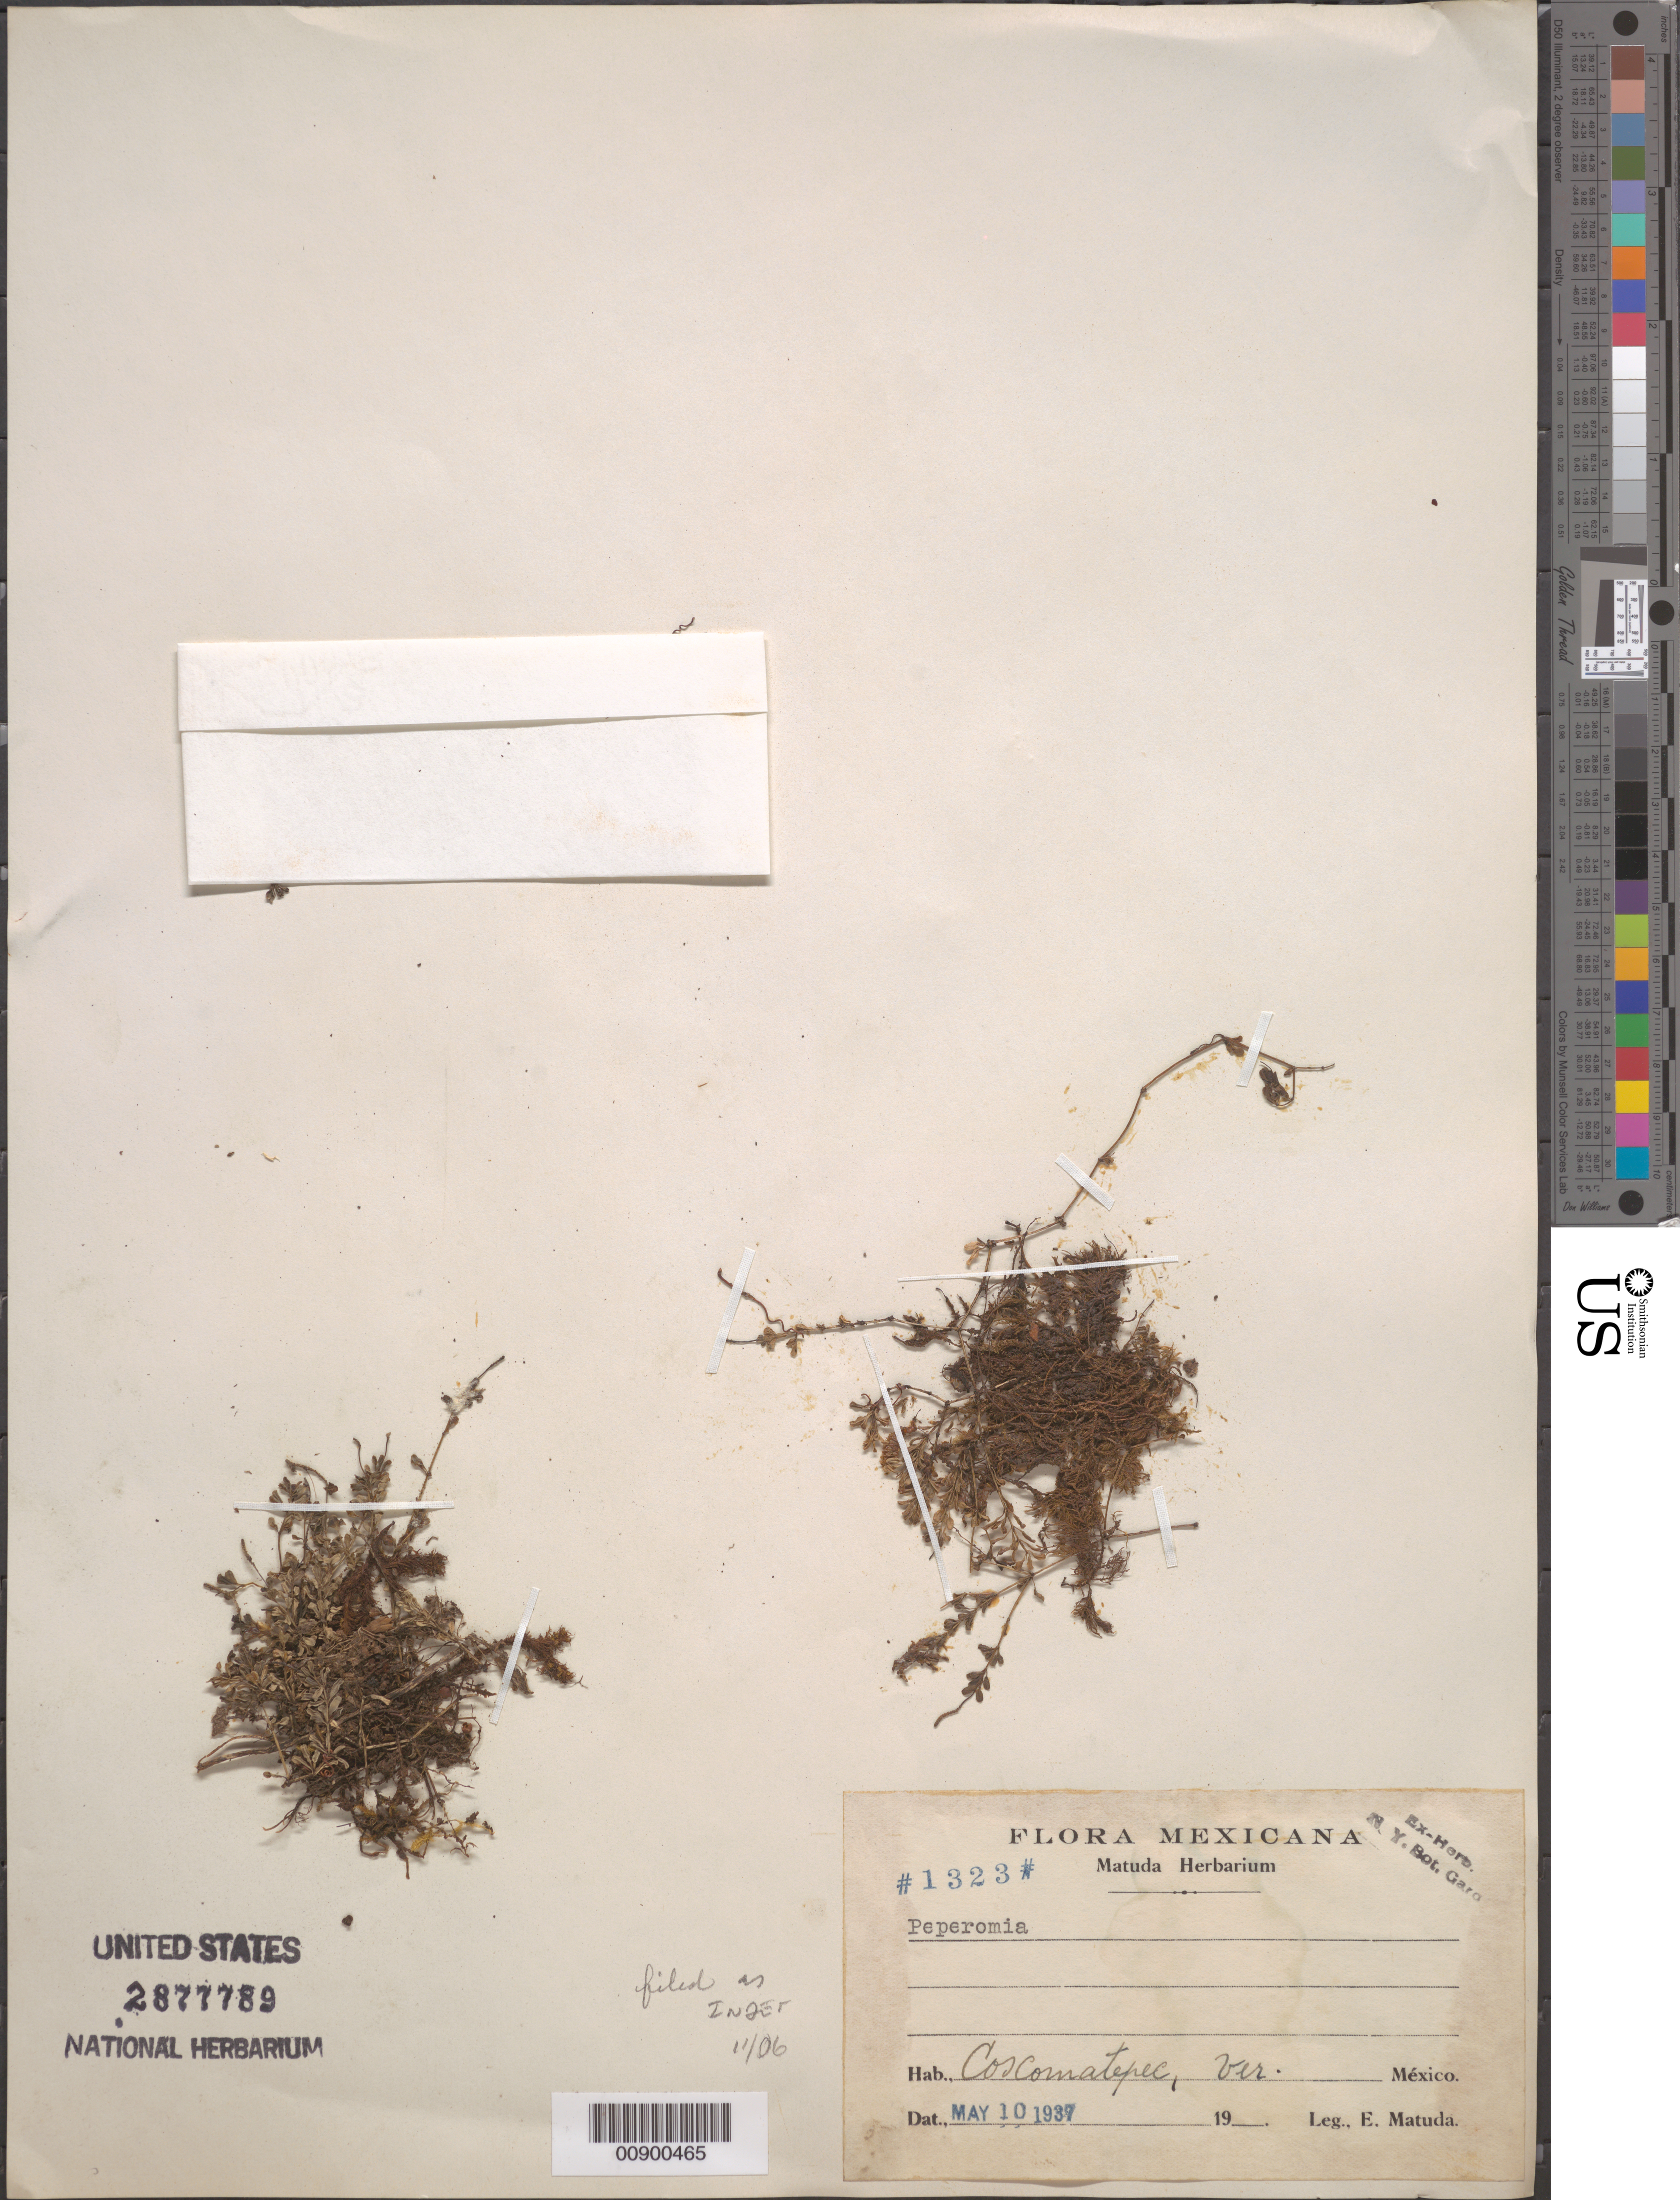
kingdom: Plantae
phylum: Tracheophyta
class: Magnoliopsida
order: Piperales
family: Piperaceae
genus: Peperomia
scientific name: Peperomia tenerrima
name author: Schltdl. & Cham.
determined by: Jiménez, José Estaban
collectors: E. Matuda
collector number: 1323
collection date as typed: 10 May 1937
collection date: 1937-05-10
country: Mexico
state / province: Veracruz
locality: Coscomatepec, Veracruz.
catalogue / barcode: US 2877789